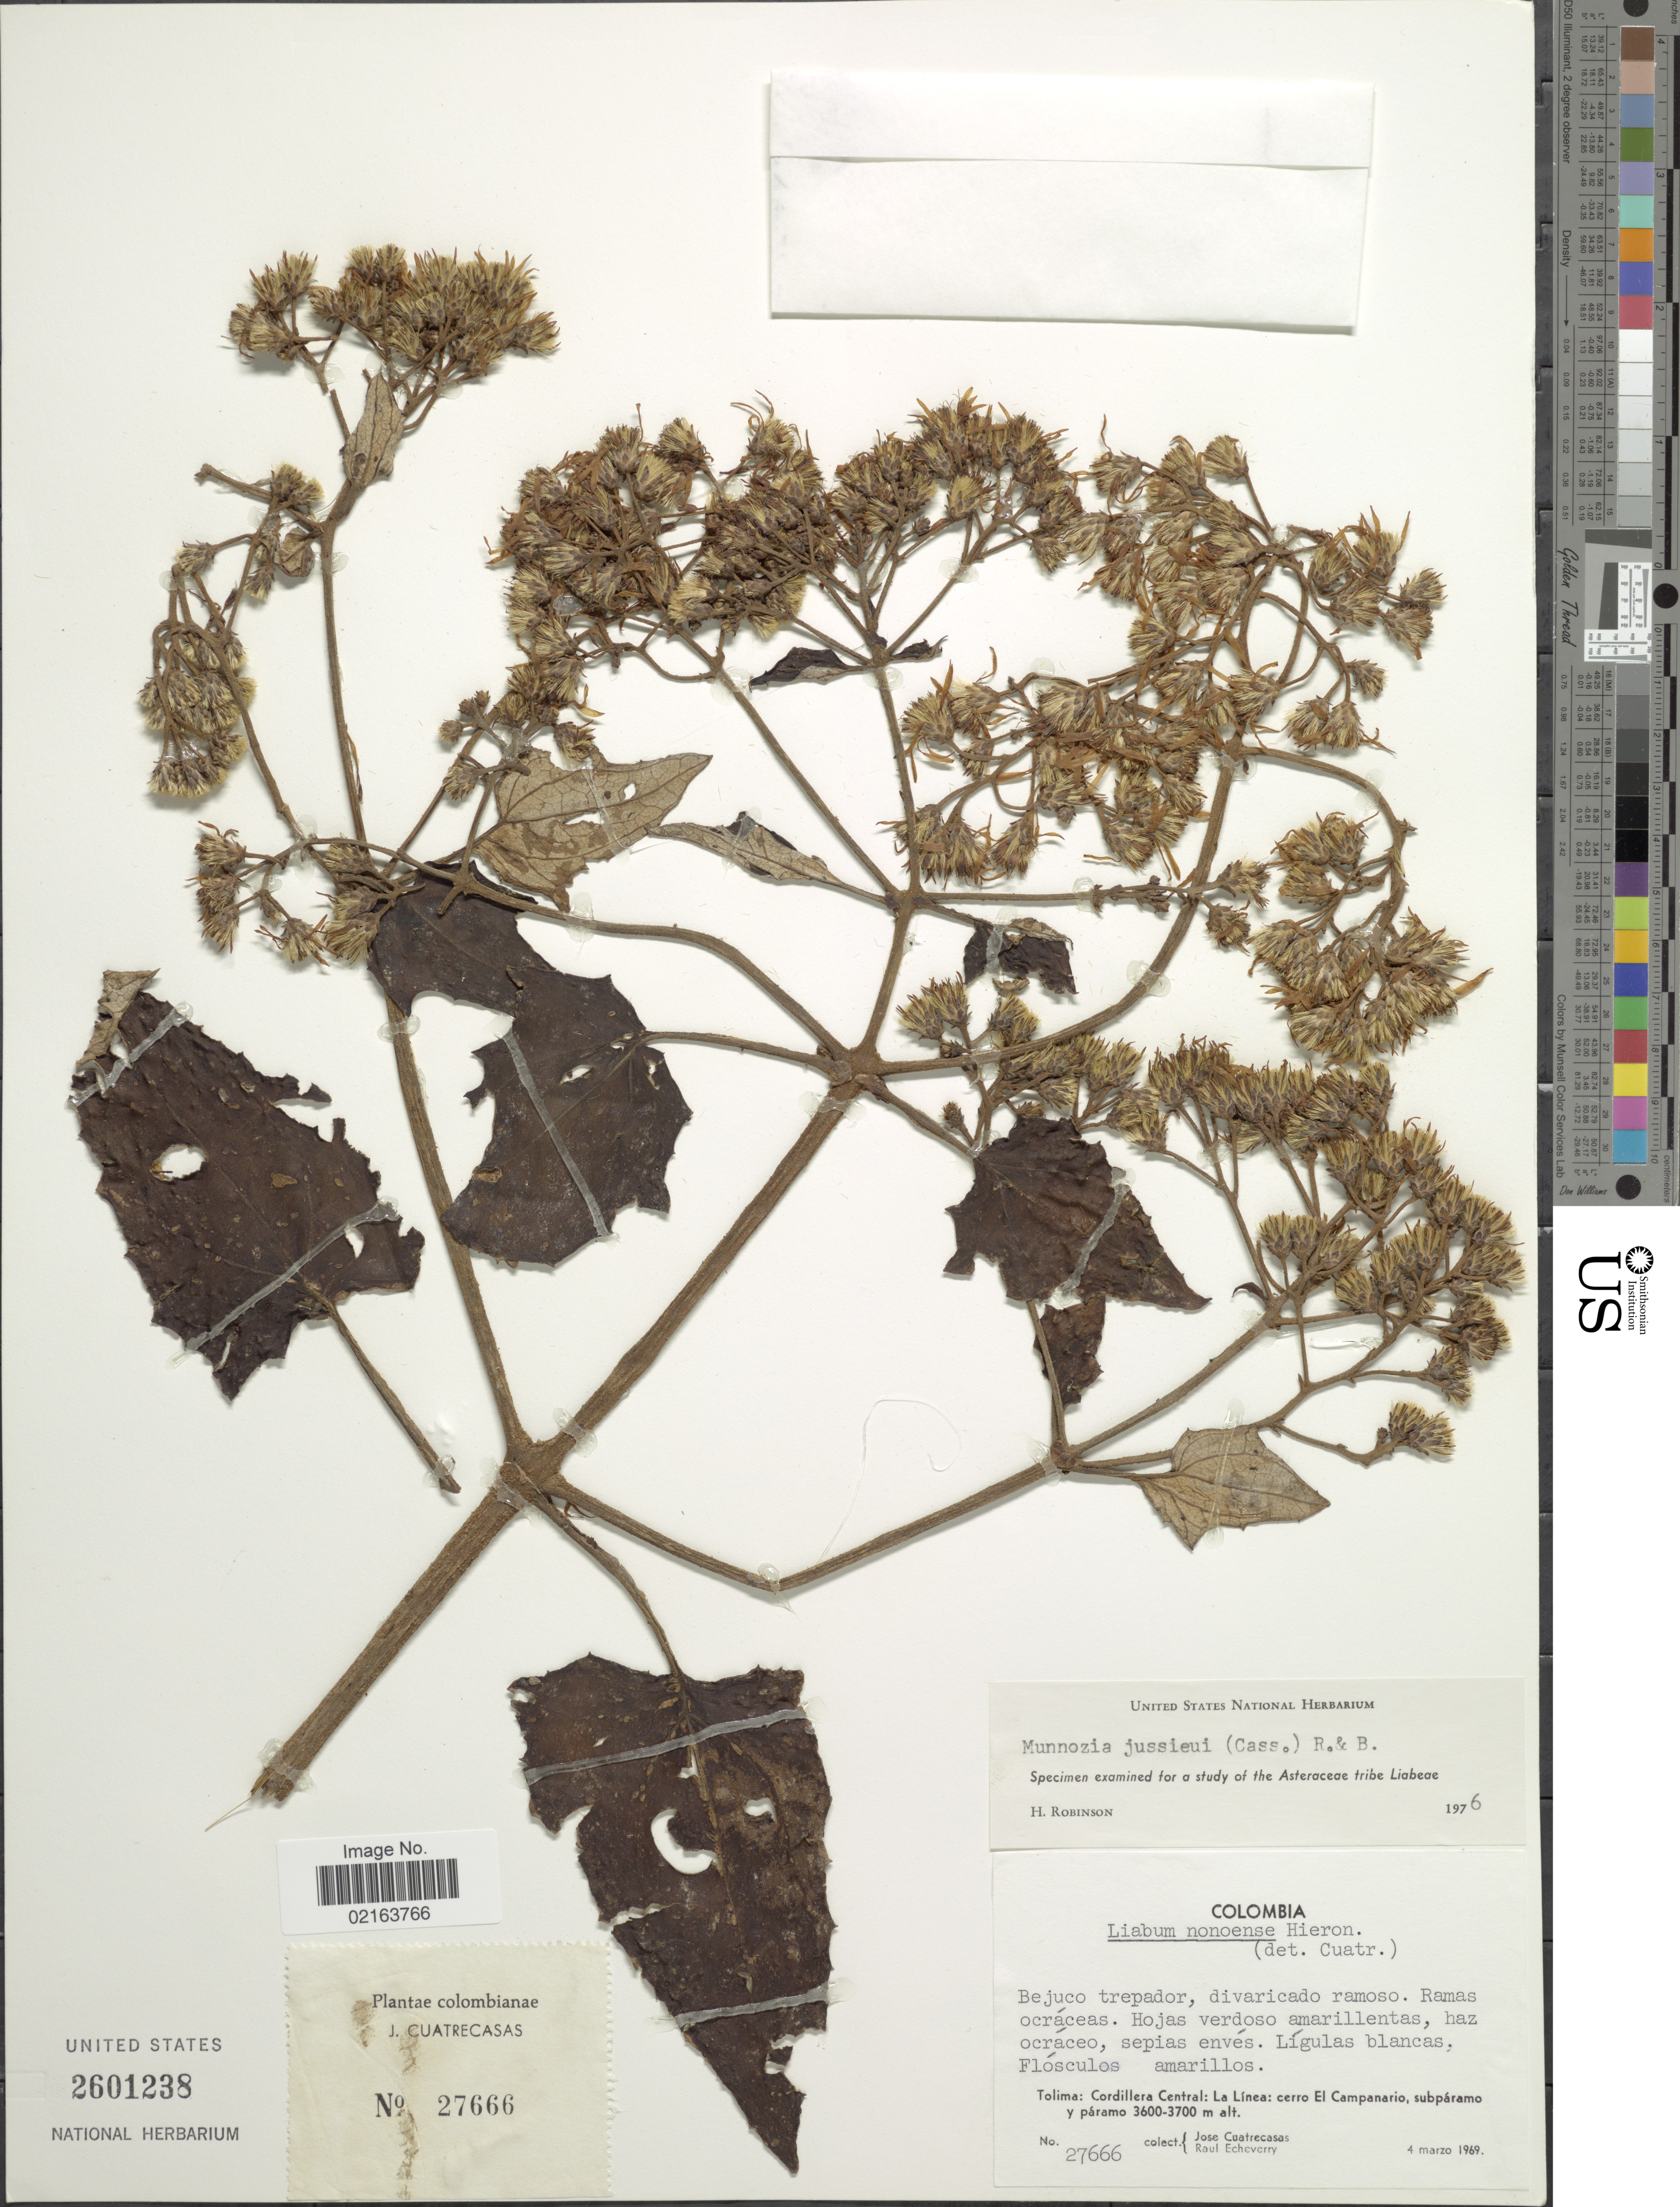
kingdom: Plantae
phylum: Tracheophyta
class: Magnoliopsida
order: Asterales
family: Asteraceae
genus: Munnozia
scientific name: Munnozia jussieui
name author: (Cass.) H. Rob. & Brettell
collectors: J. Cuatrecasas & R. Echeverry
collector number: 27666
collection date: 1969-03-04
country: Colombia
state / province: Tolima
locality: Tolima: Cordillera Central: la Linea: Cerro El Campanairo, subparamo y paramo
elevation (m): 3600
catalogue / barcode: US 2601238